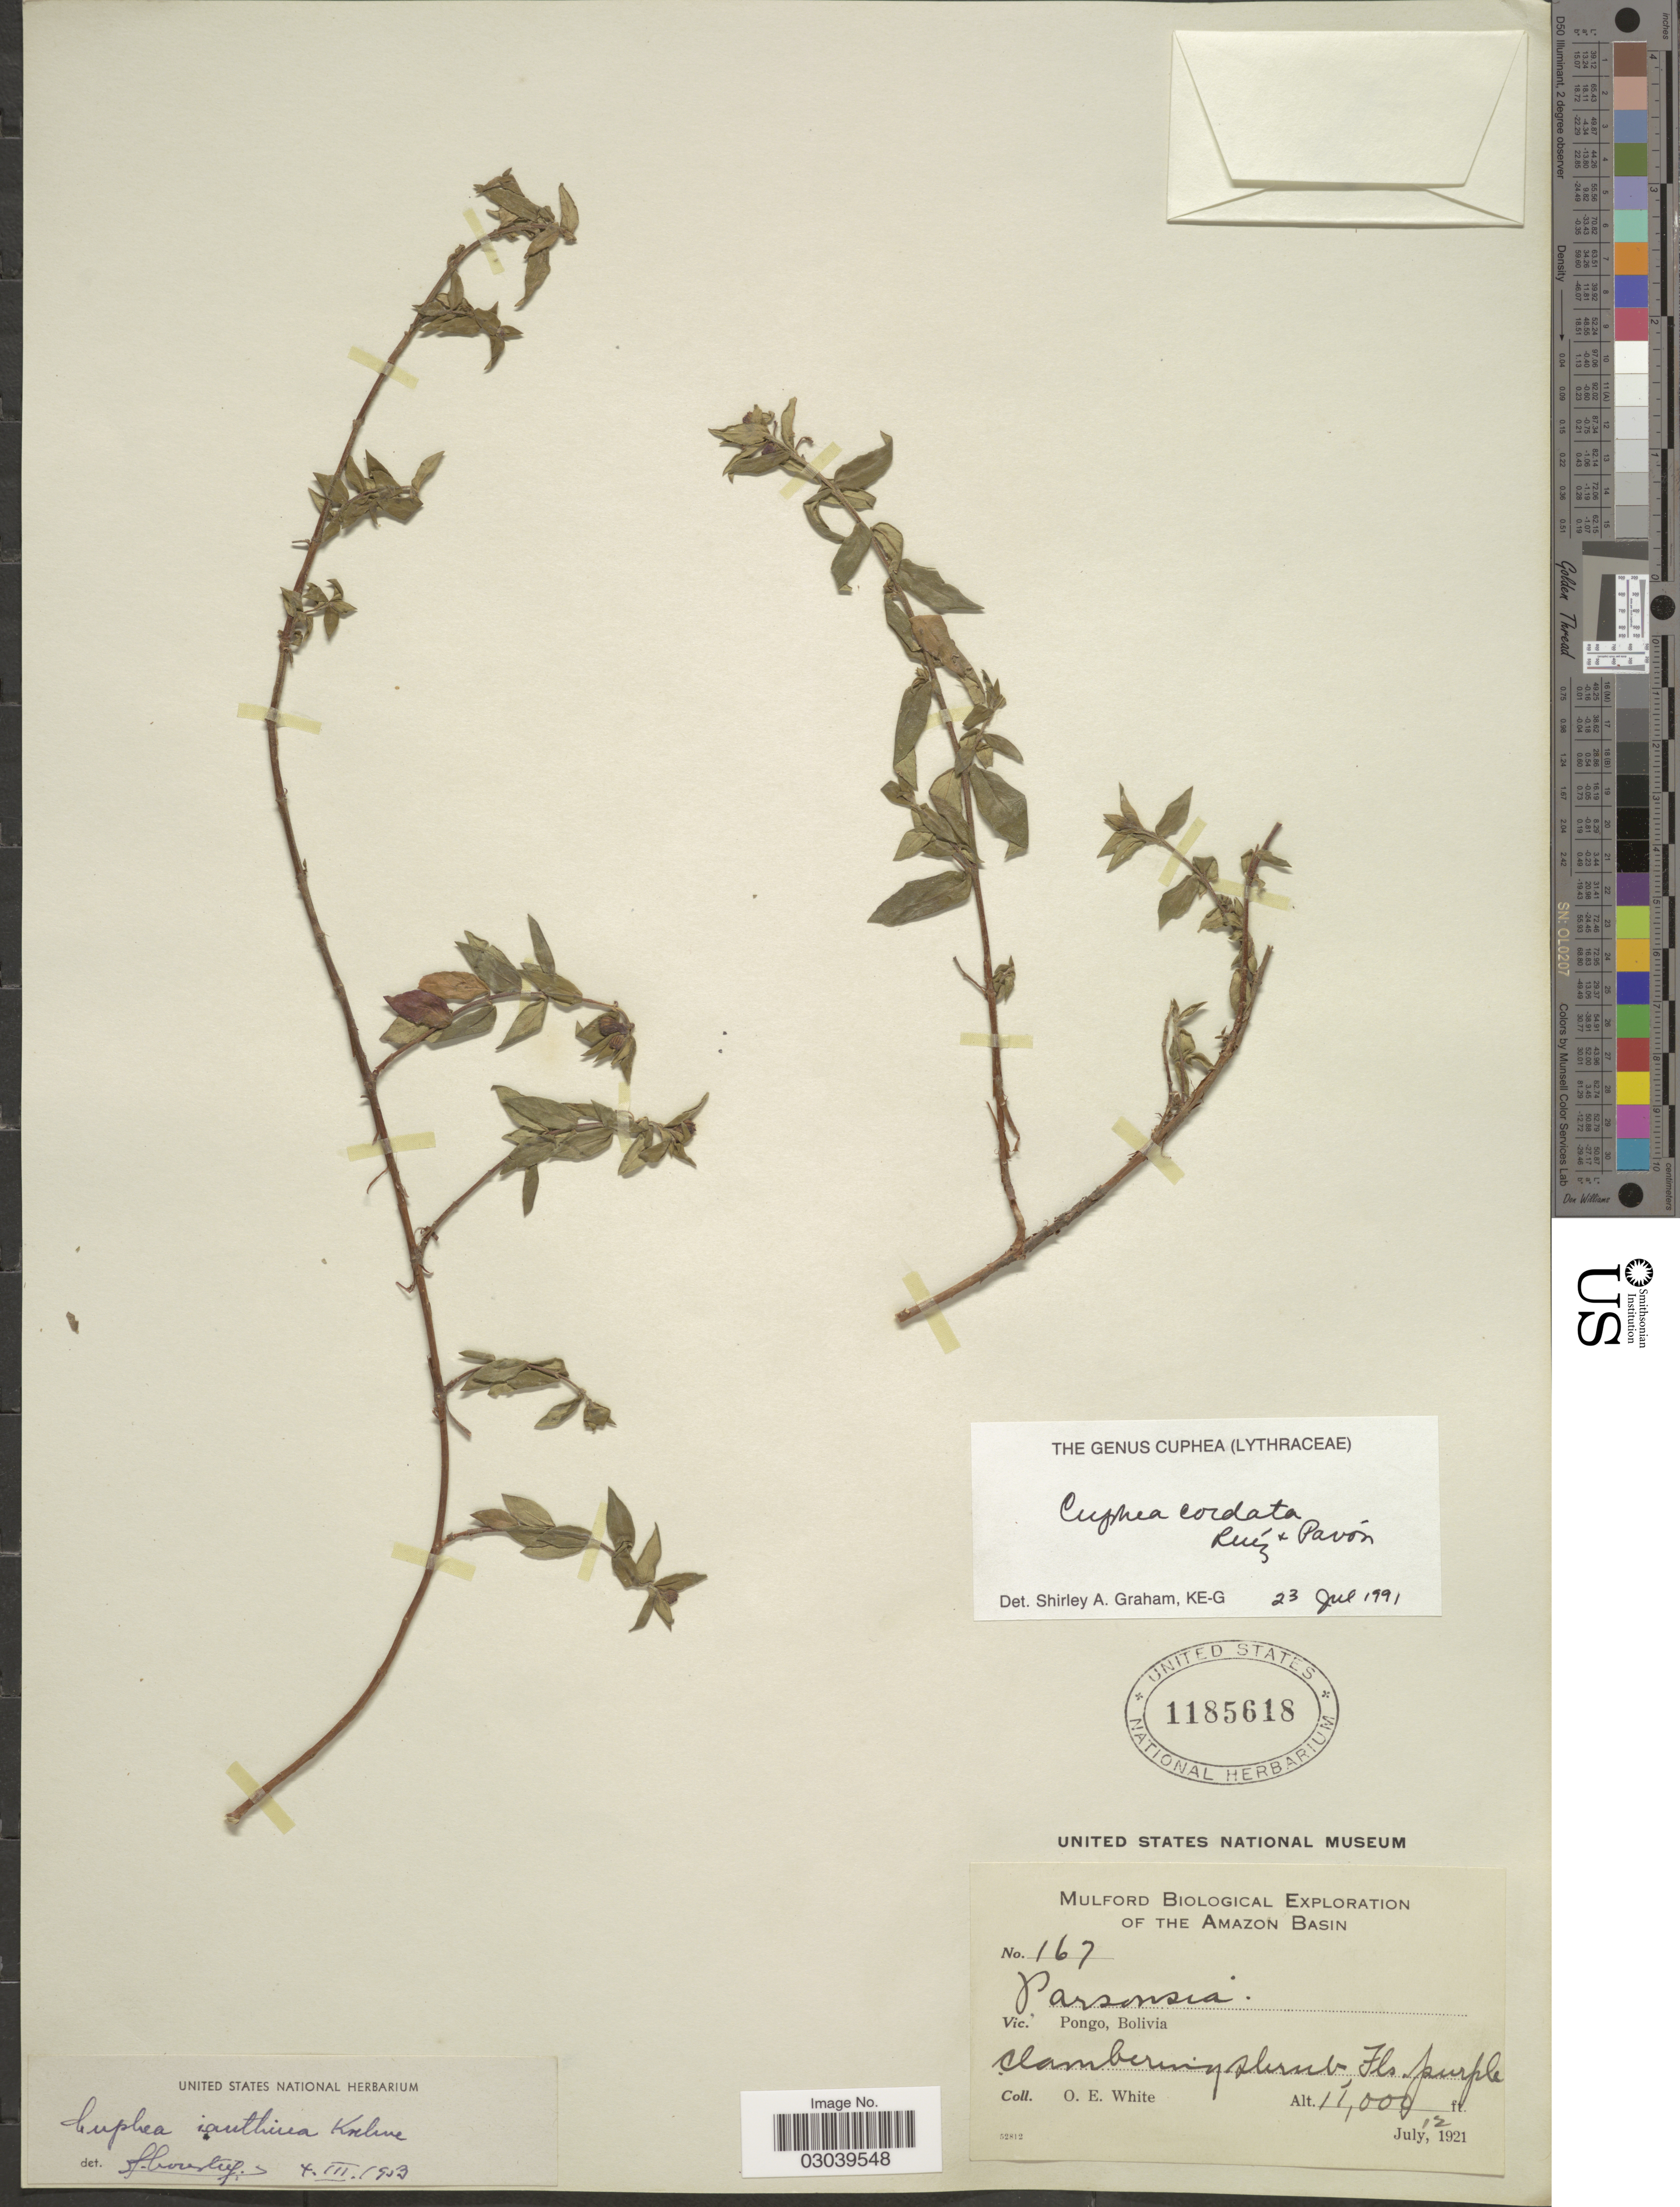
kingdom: Plantae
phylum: Tracheophyta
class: Magnoliopsida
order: Myrtales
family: Lythraceae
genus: Cuphea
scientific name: Cuphea cordata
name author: Ruiz & Pav.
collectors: O. E. White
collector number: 167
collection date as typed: July 12, 1921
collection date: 1921-07-12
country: Bolivia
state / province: La Paz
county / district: Inquisivi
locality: Pongo de Quime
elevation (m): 3353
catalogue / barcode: US 1185618